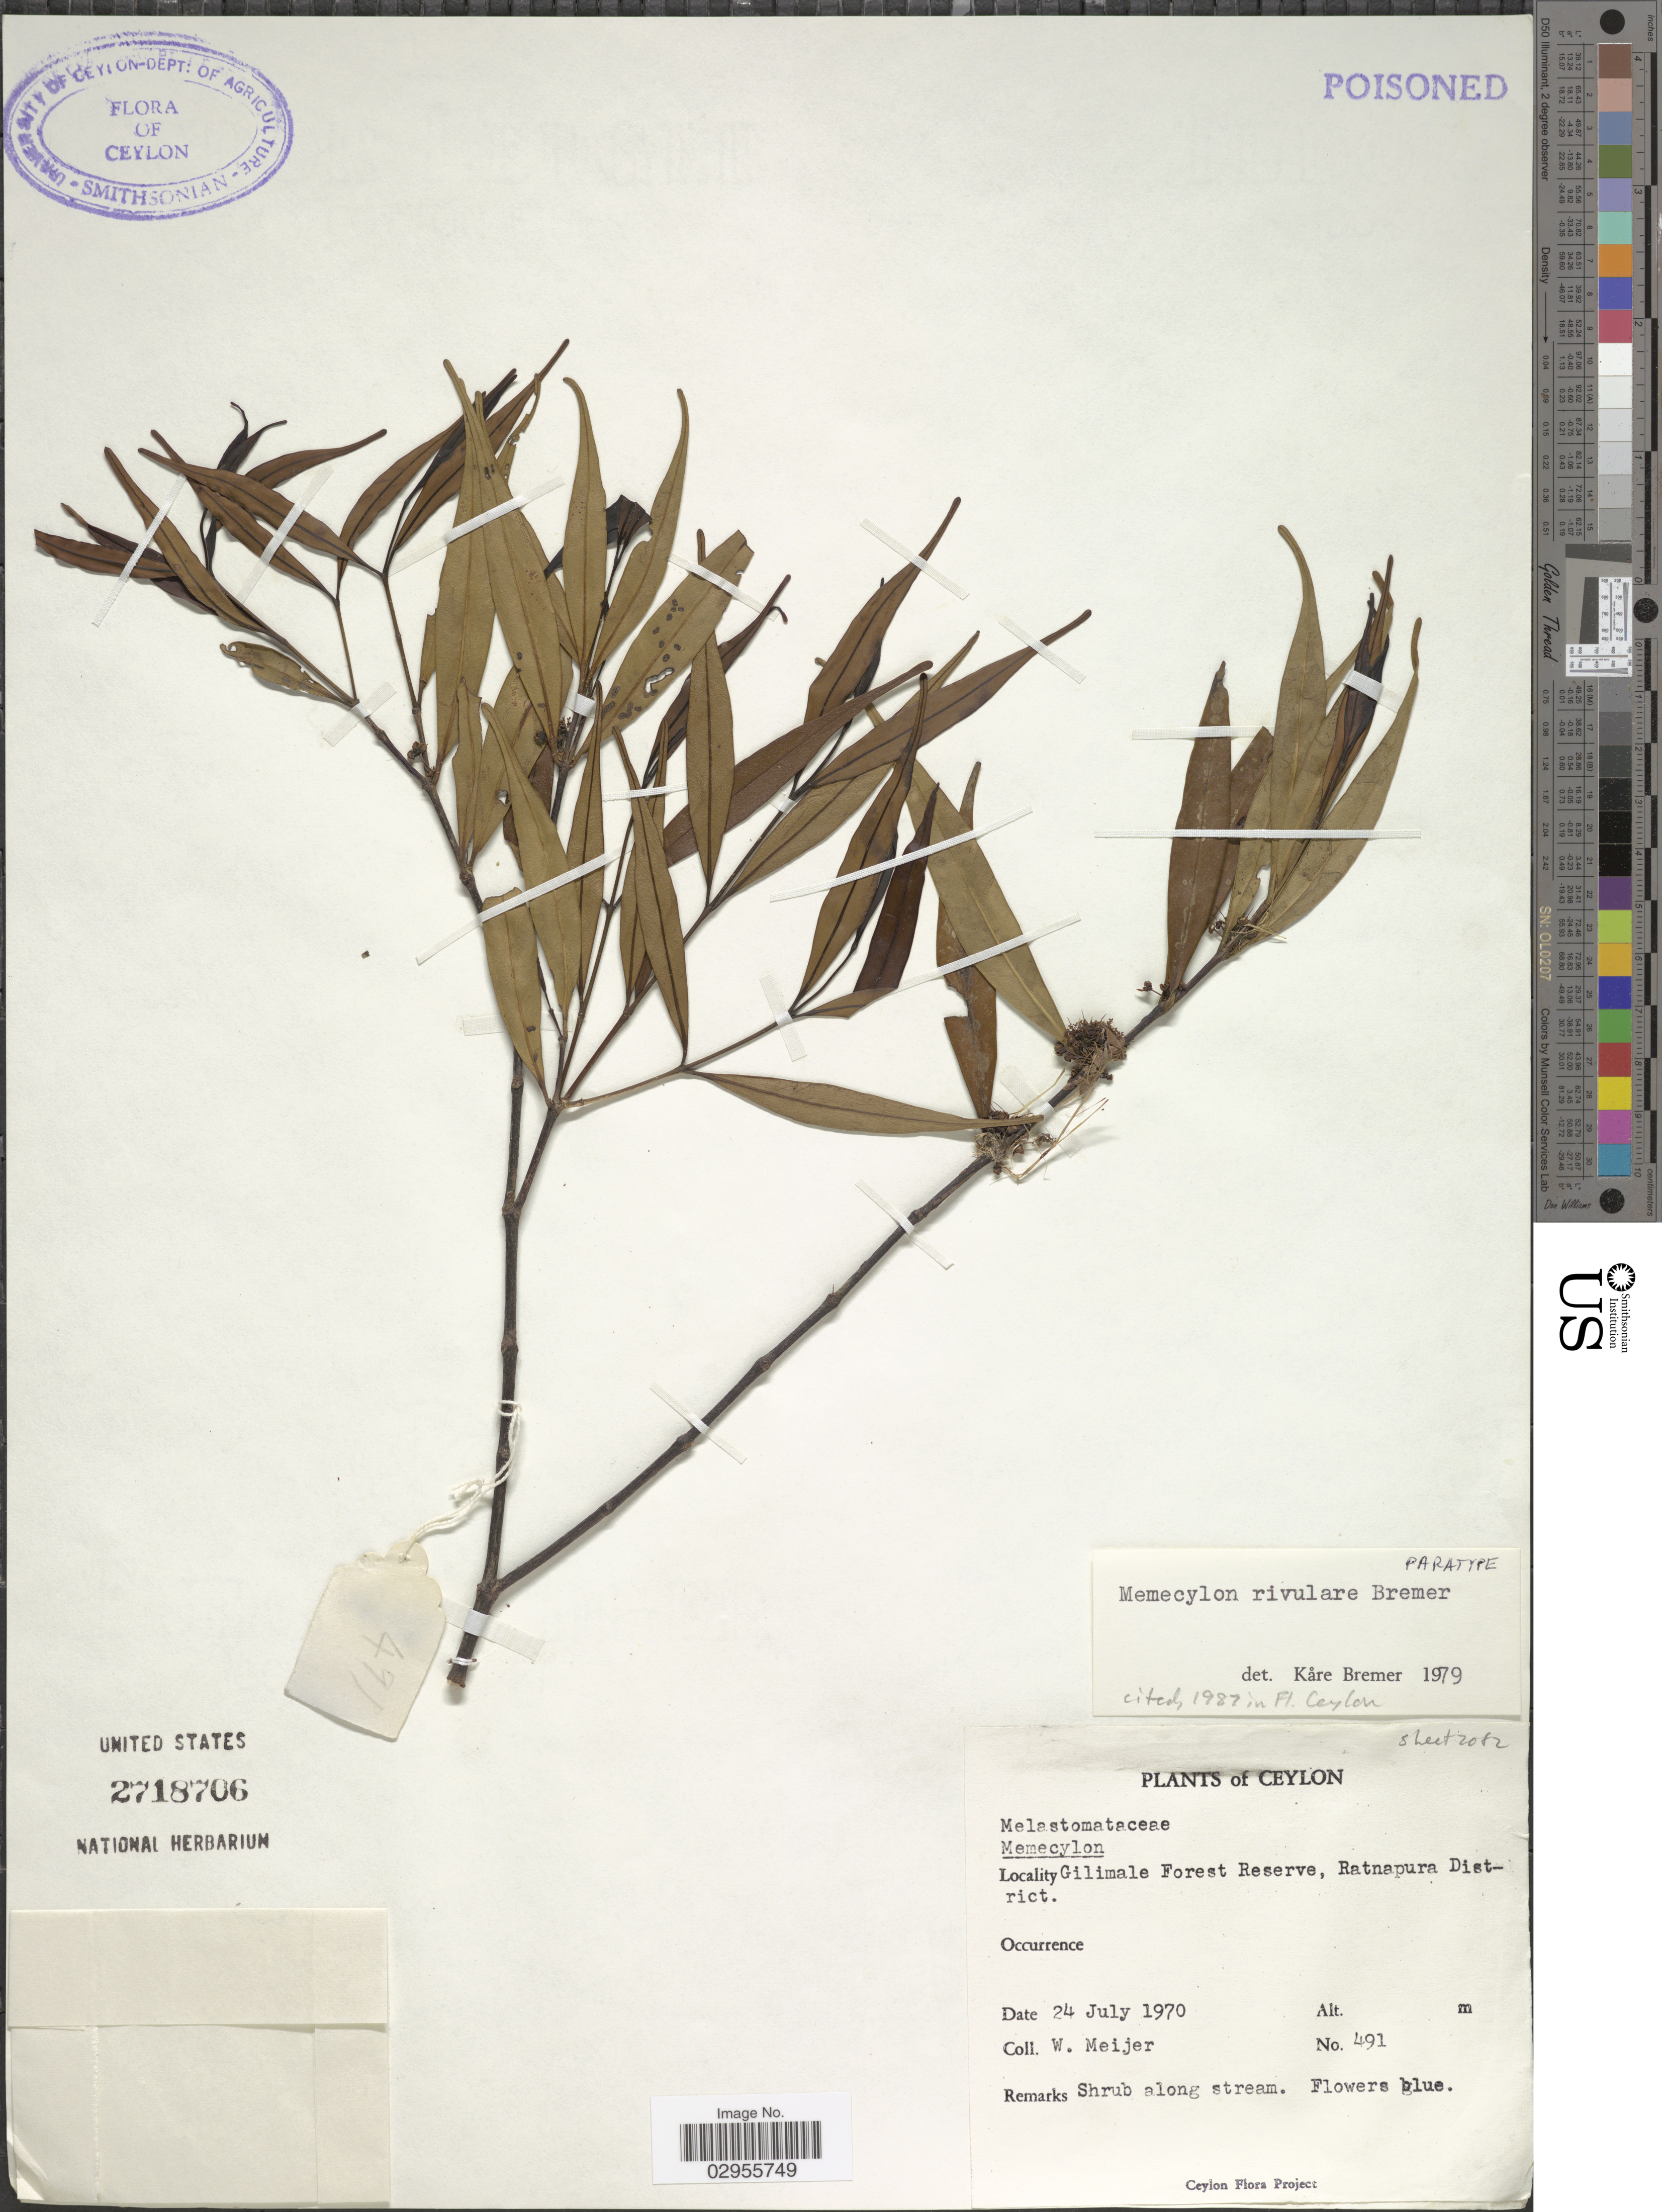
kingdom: Plantae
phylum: Tracheophyta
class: Magnoliopsida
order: Myrtales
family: Melastomataceae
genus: Memecylon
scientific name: Memecylon rivulare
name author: K. Bremer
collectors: W. Meijer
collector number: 491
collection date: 1970-07-24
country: Sri Lanka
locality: Ceylon, Gilimale Forest Reserve, Ratnapura District.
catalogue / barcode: US 2718706